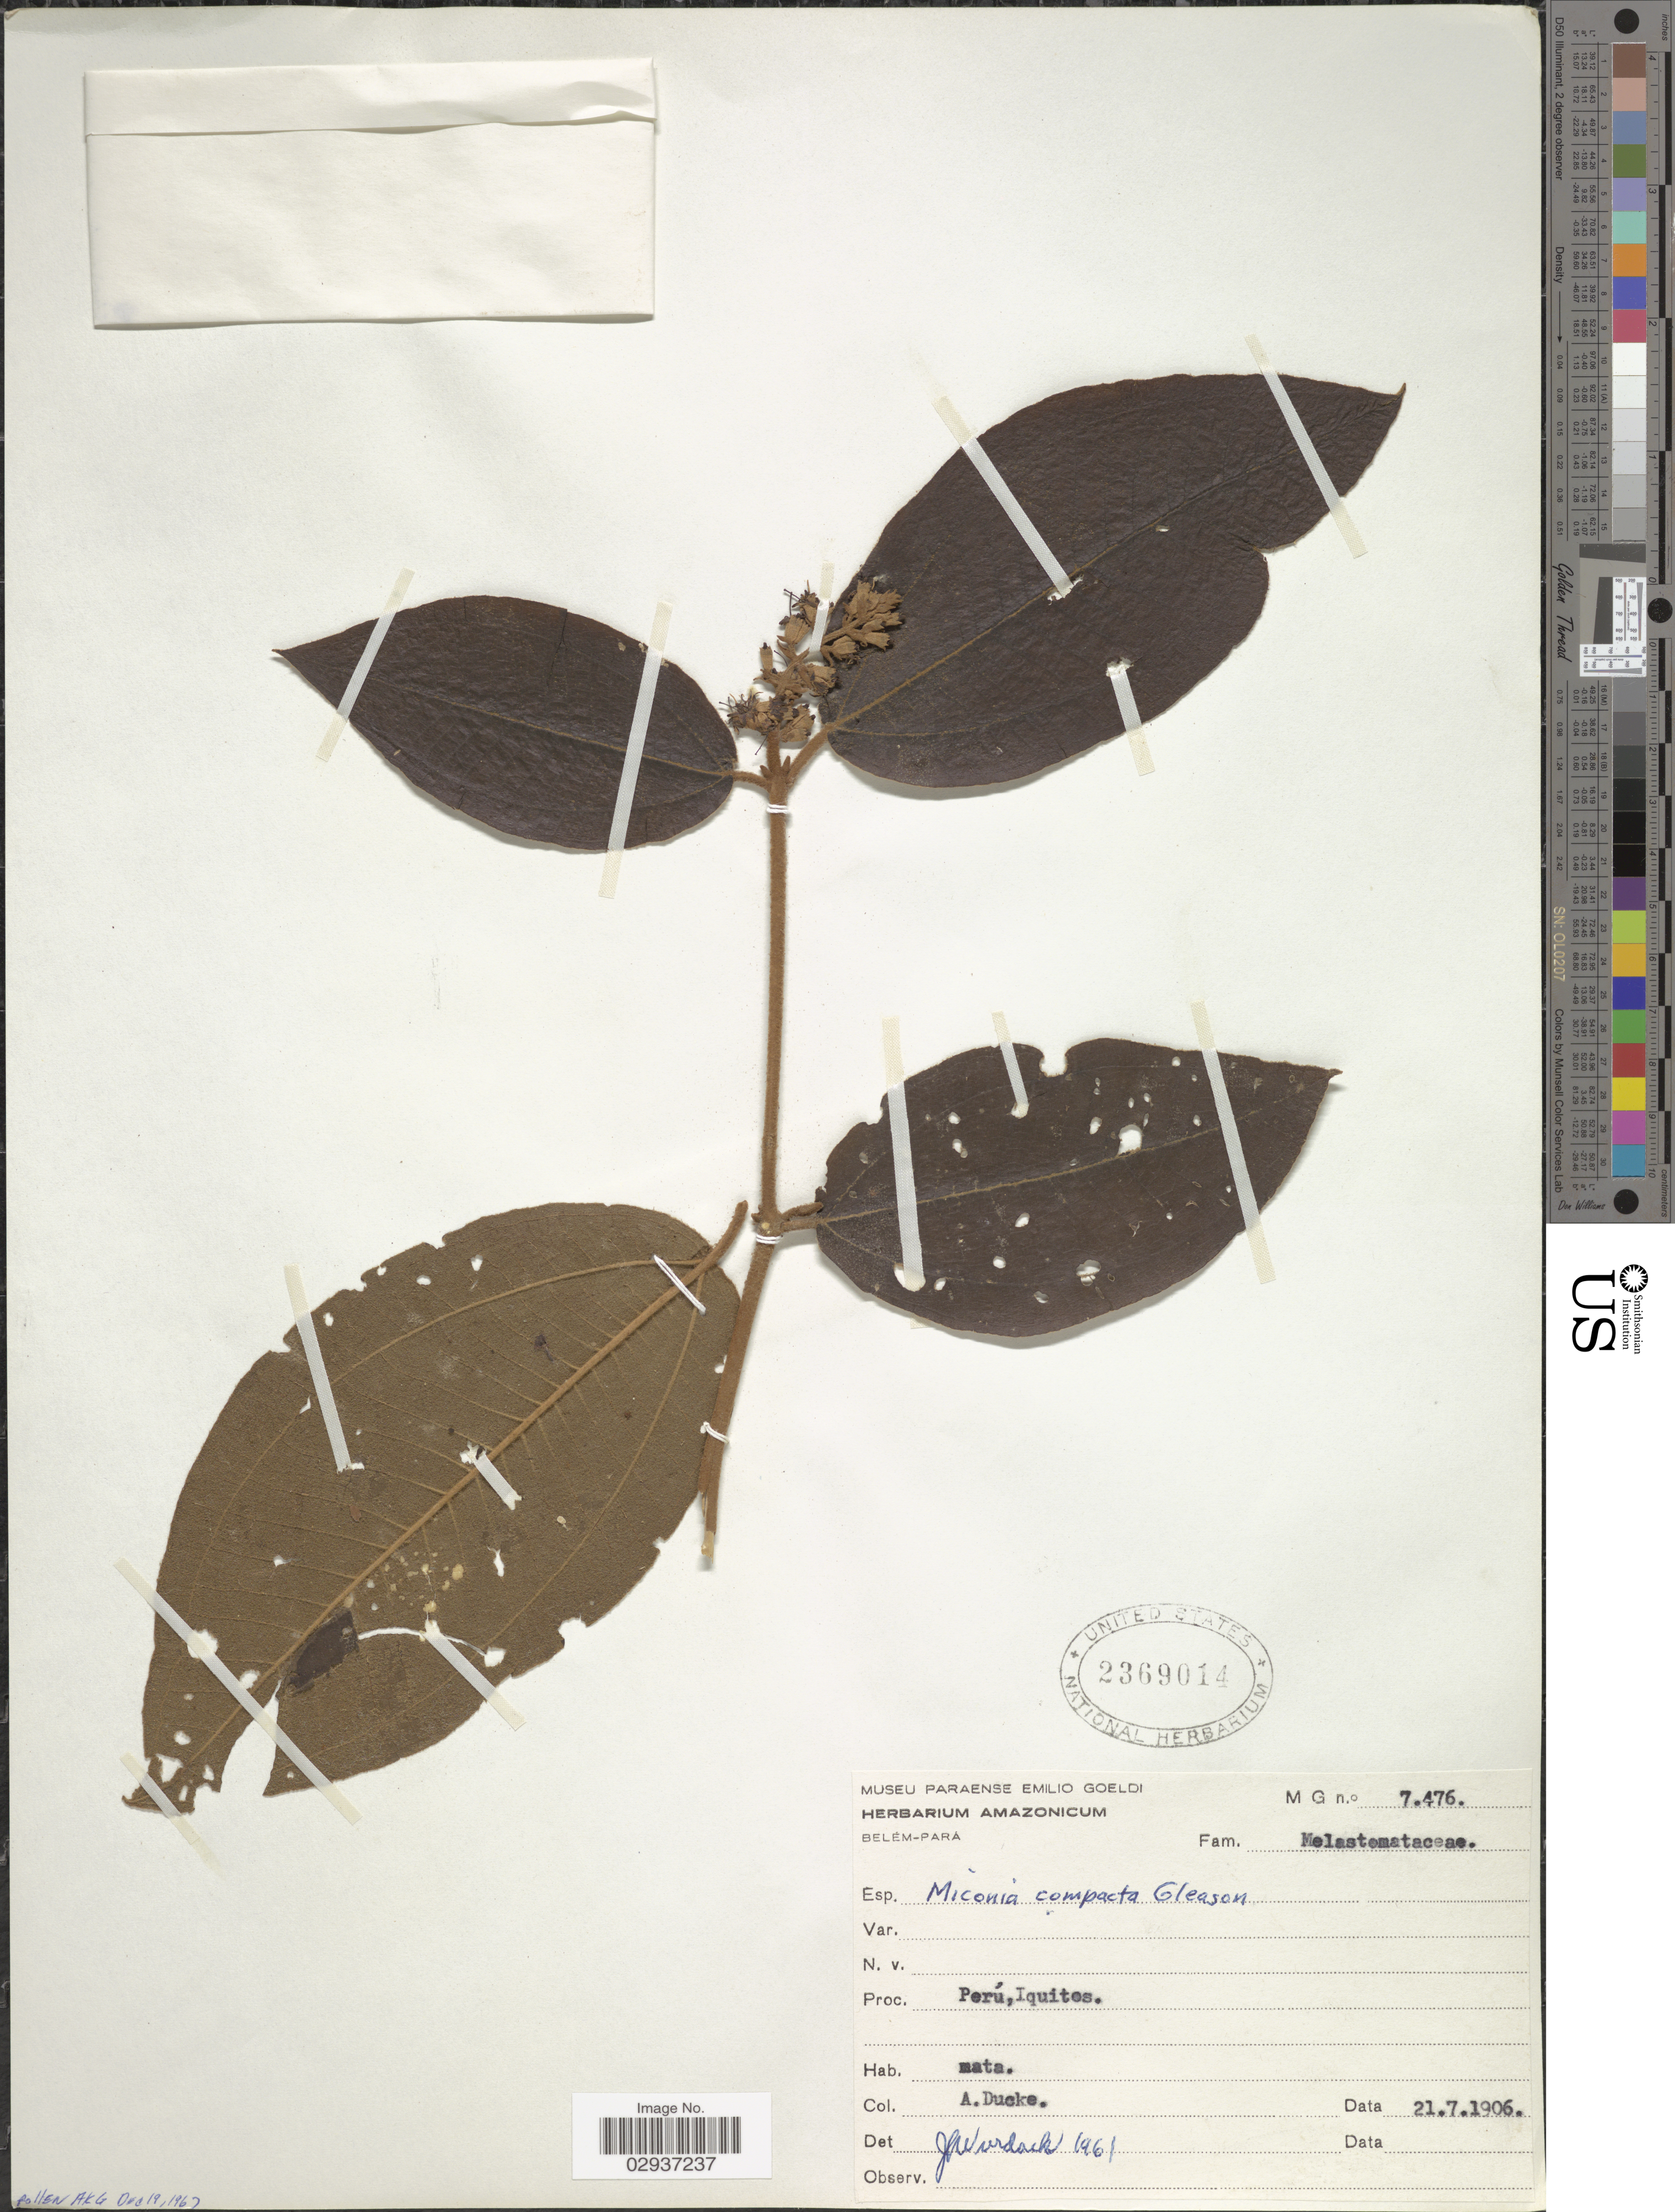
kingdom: Plantae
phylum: Tracheophyta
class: Magnoliopsida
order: Myrtales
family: Melastomataceae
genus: Miconia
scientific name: Miconia carassana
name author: Cogn.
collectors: A. Ducke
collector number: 7476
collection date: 1906-07-21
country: Peru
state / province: Loreto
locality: Perú, Iquitos.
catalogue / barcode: US 2369014